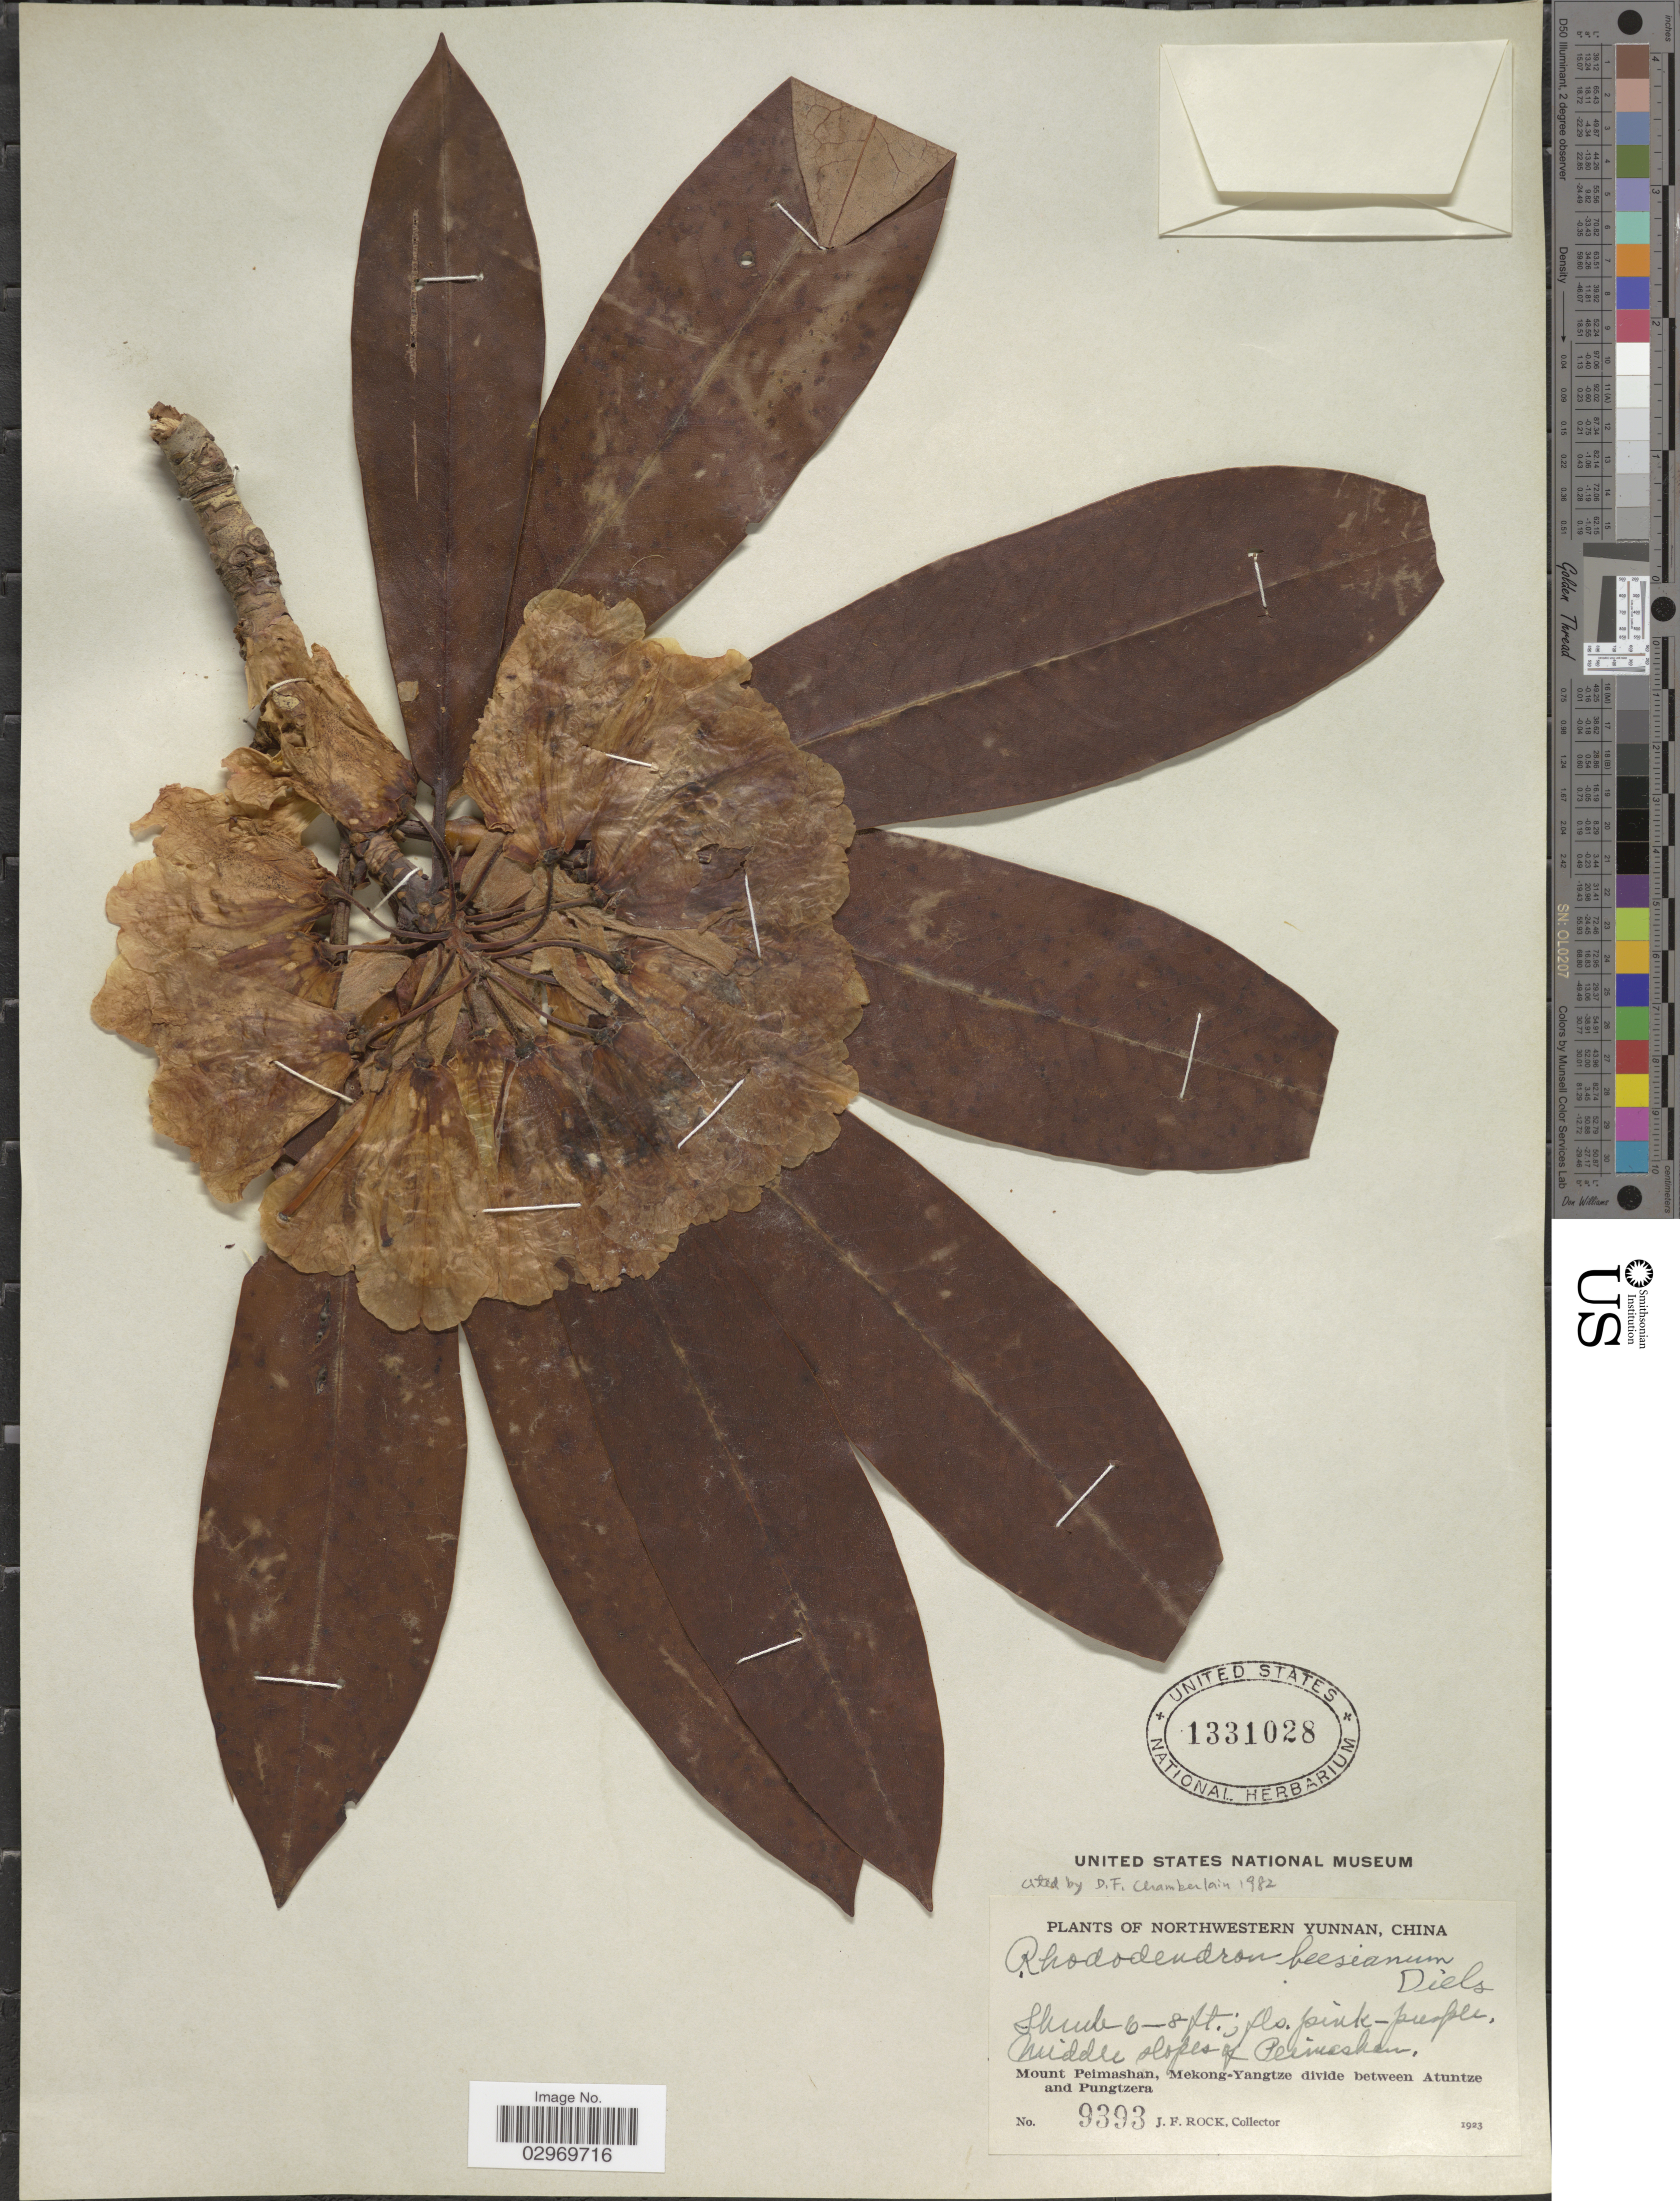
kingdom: Plantae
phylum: Tracheophyta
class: Magnoliopsida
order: Ericales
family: Ericaceae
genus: Rhododendron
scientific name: Rhododendron beesianum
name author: Diels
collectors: J. Rock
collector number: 9393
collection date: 1923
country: China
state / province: Yunnan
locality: Northwestern Yunnan. Middle slopes of Peimashan. Mount Peimashan, Mekong-Yangtze divide between Atuntze and Pungtzera.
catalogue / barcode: US 1331028